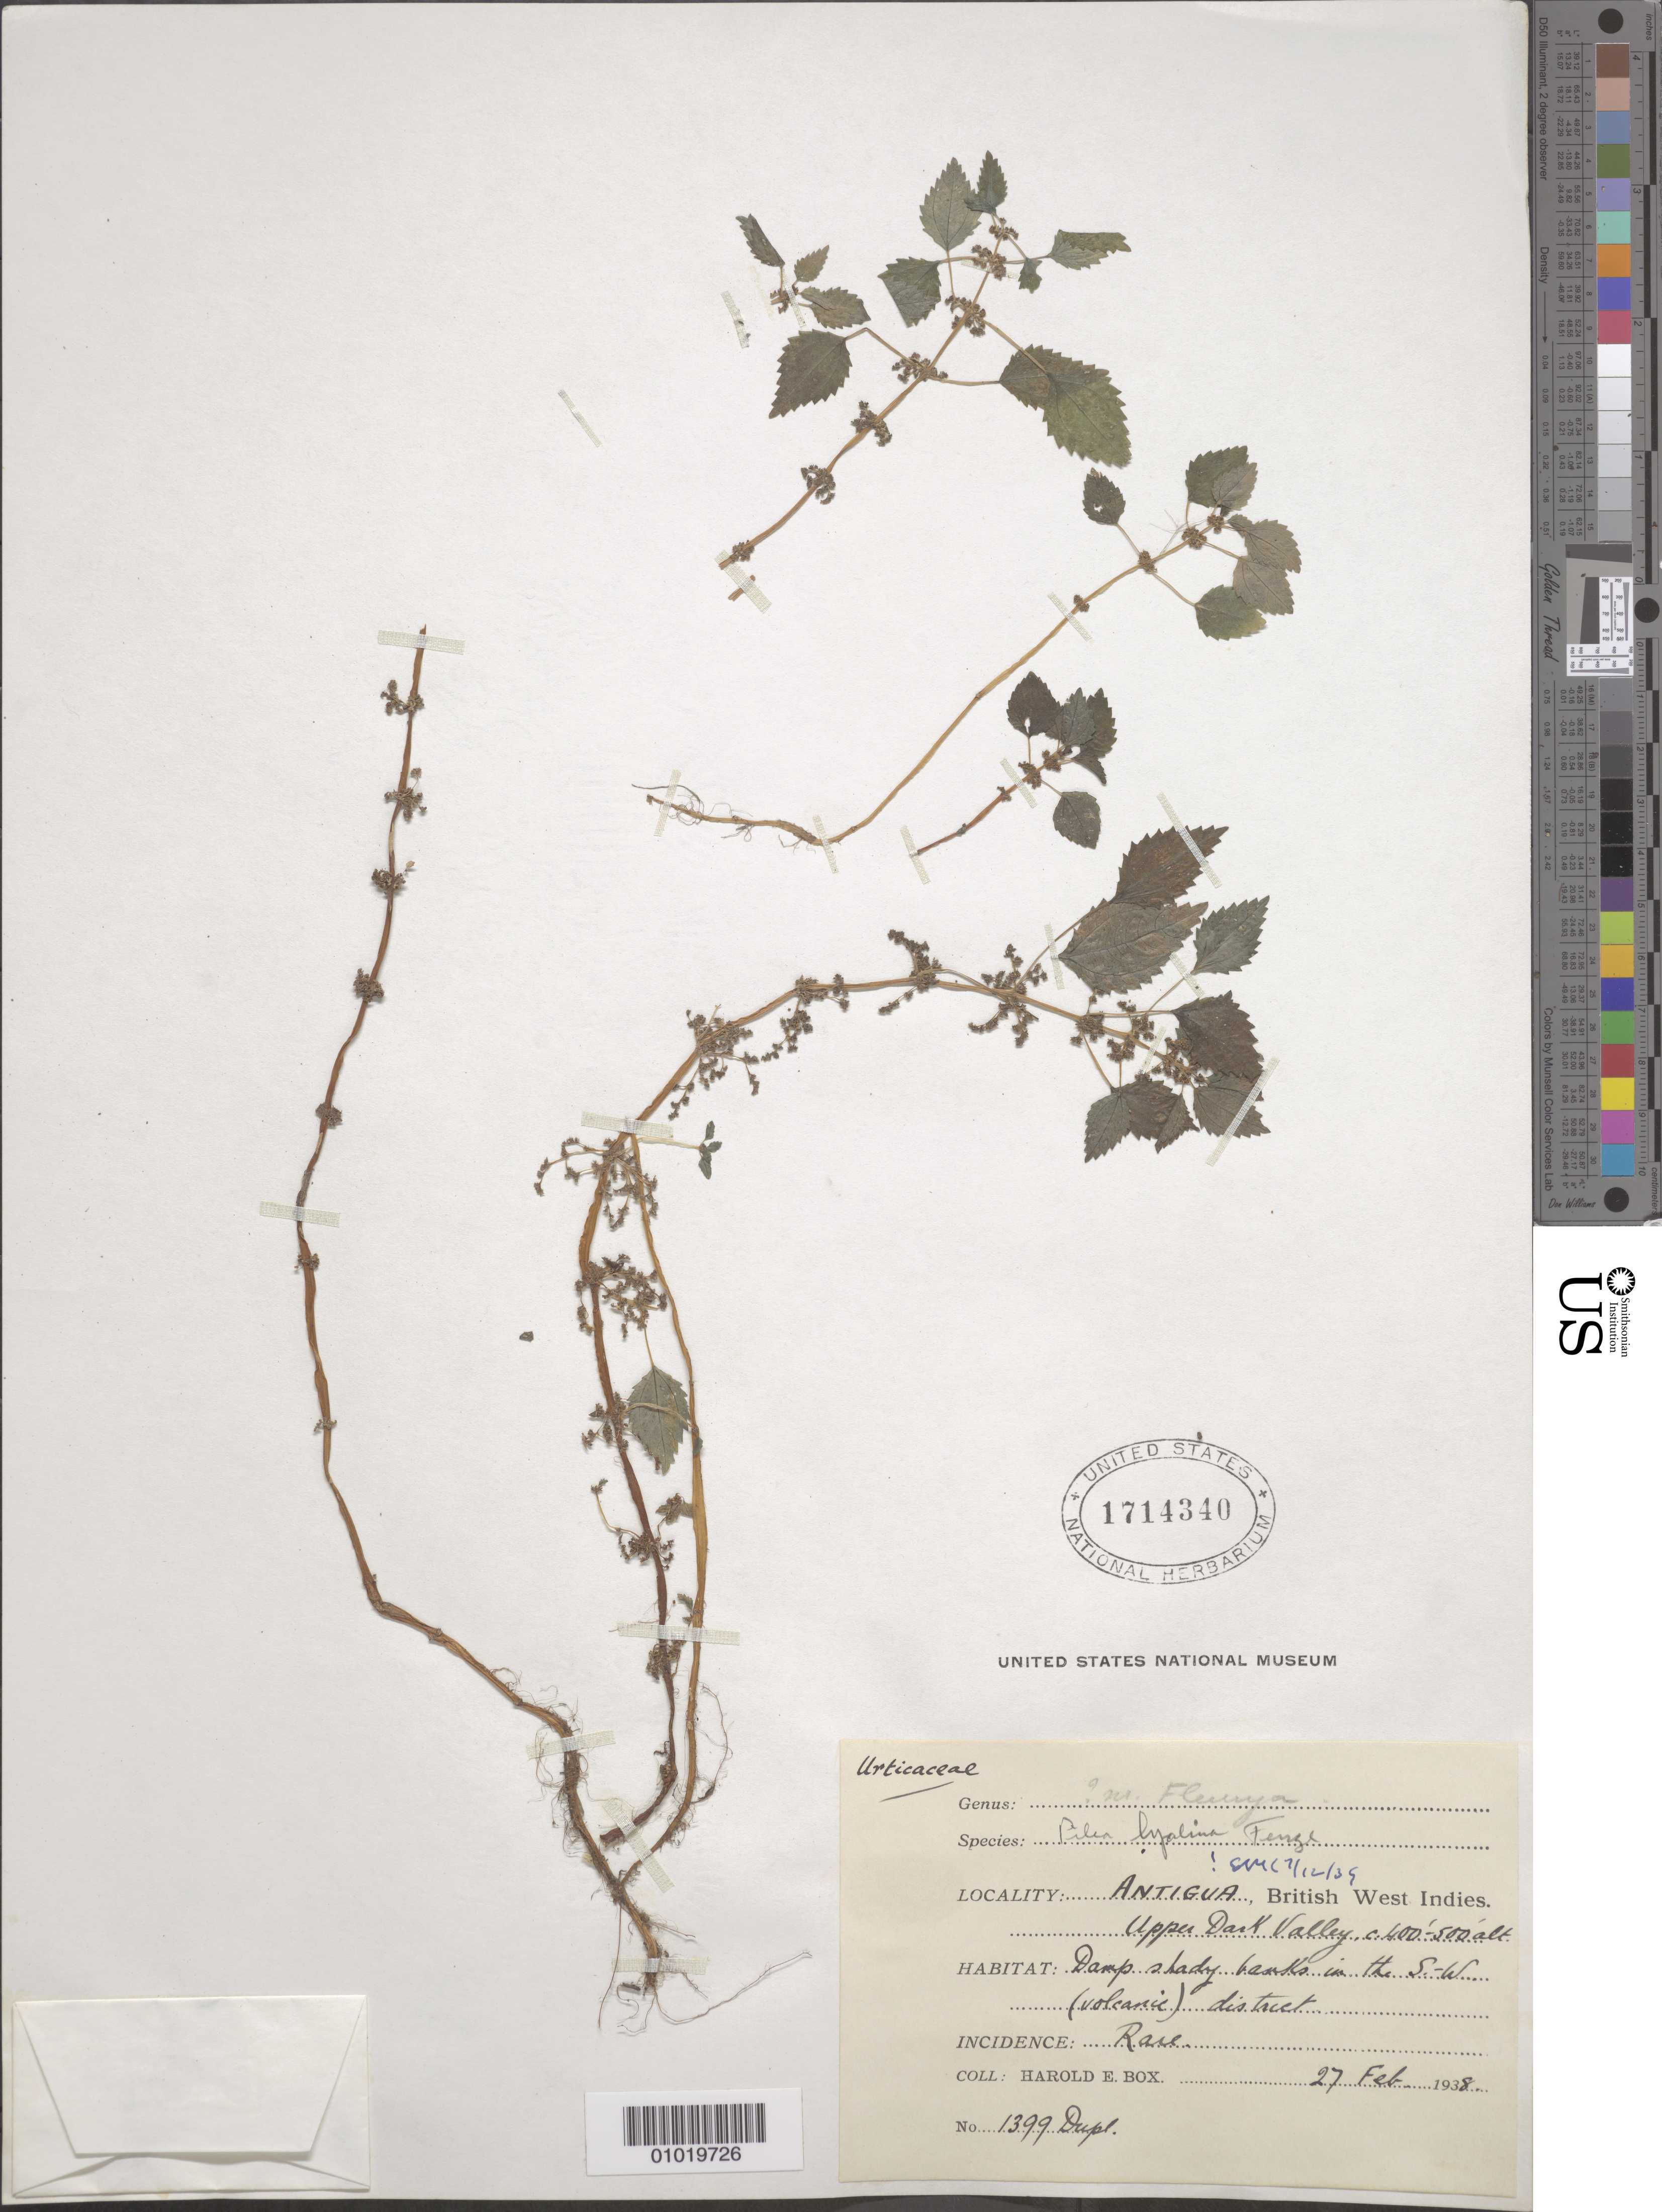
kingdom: Plantae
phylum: Tracheophyta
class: Magnoliopsida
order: Rosales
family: Urticaceae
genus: Pilea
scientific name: Pilea hyalina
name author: Fenzl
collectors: H. E. Box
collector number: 1399 dupl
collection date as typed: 27 Feb 1938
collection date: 1938-02-27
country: Antigua and Barbuda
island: Antigua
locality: Upper Dark Valley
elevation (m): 122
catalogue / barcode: US 1714340